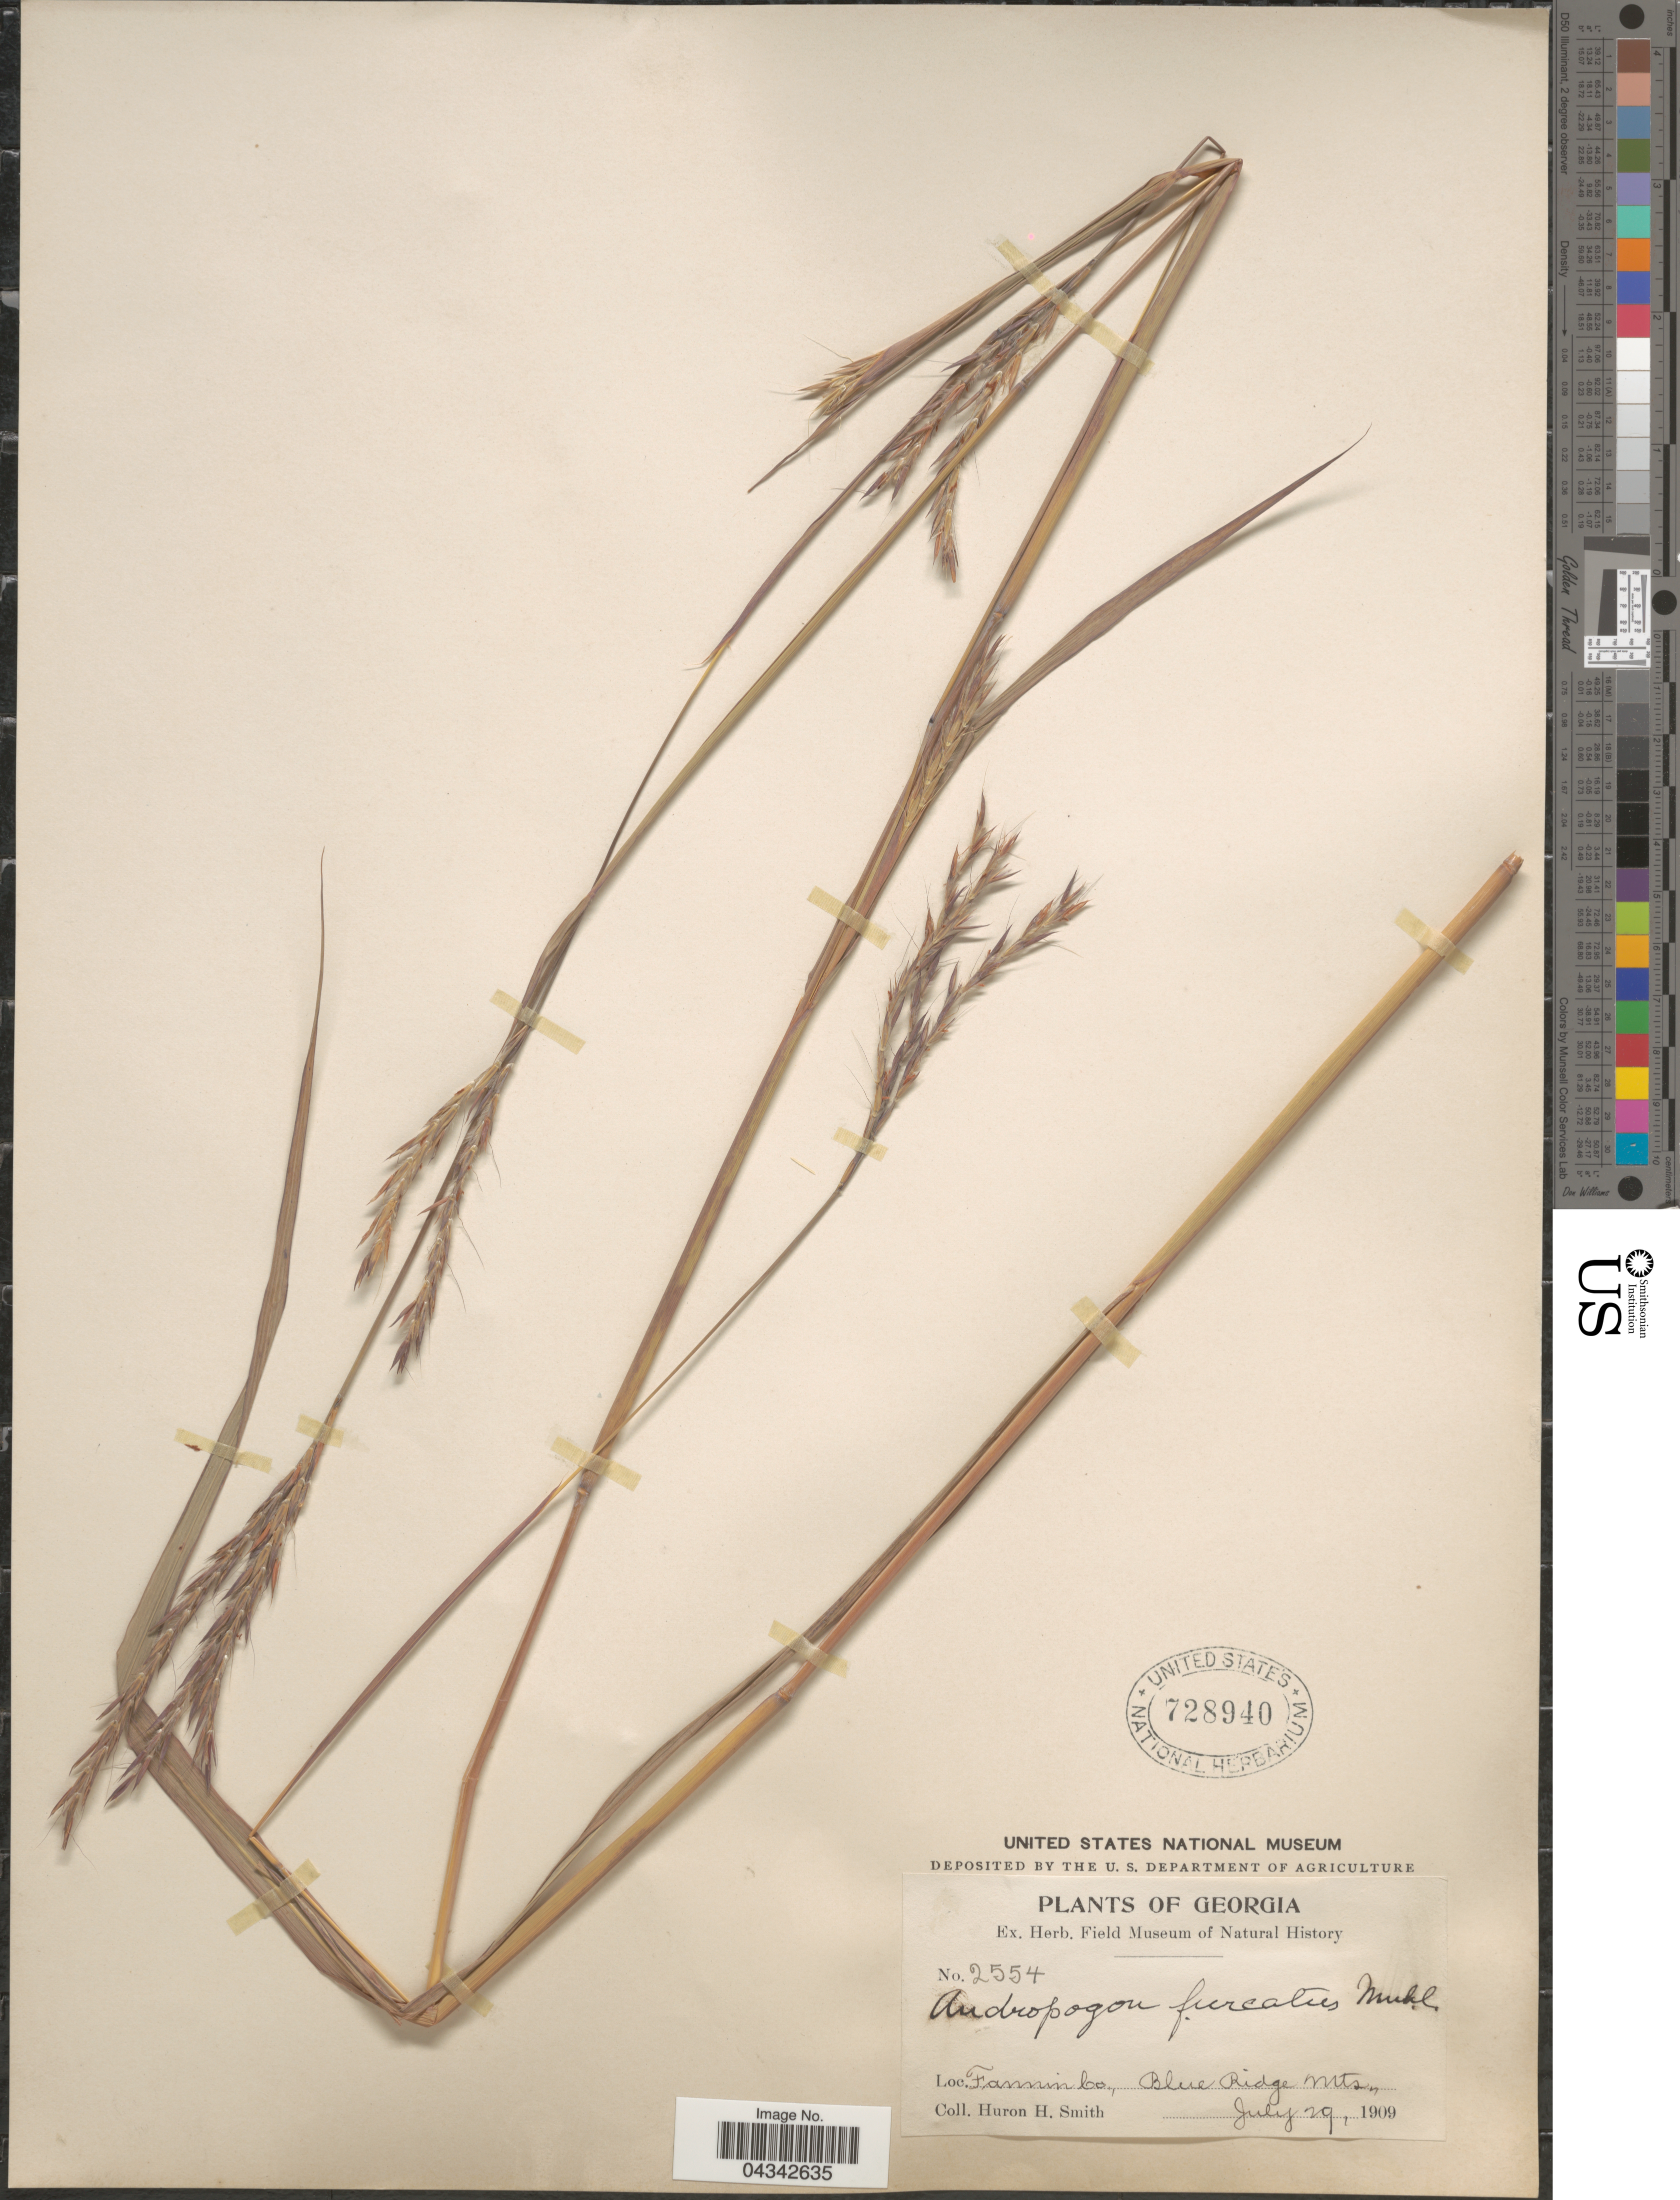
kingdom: Plantae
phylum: Tracheophyta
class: Liliopsida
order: Poales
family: Poaceae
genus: Andropogon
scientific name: Andropogon gerardii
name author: Vitman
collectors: Huron H. Smith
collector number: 2554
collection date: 1909-07-29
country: United States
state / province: Georgia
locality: Fannin Co., Blue Ridge Mts.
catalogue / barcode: US 728940